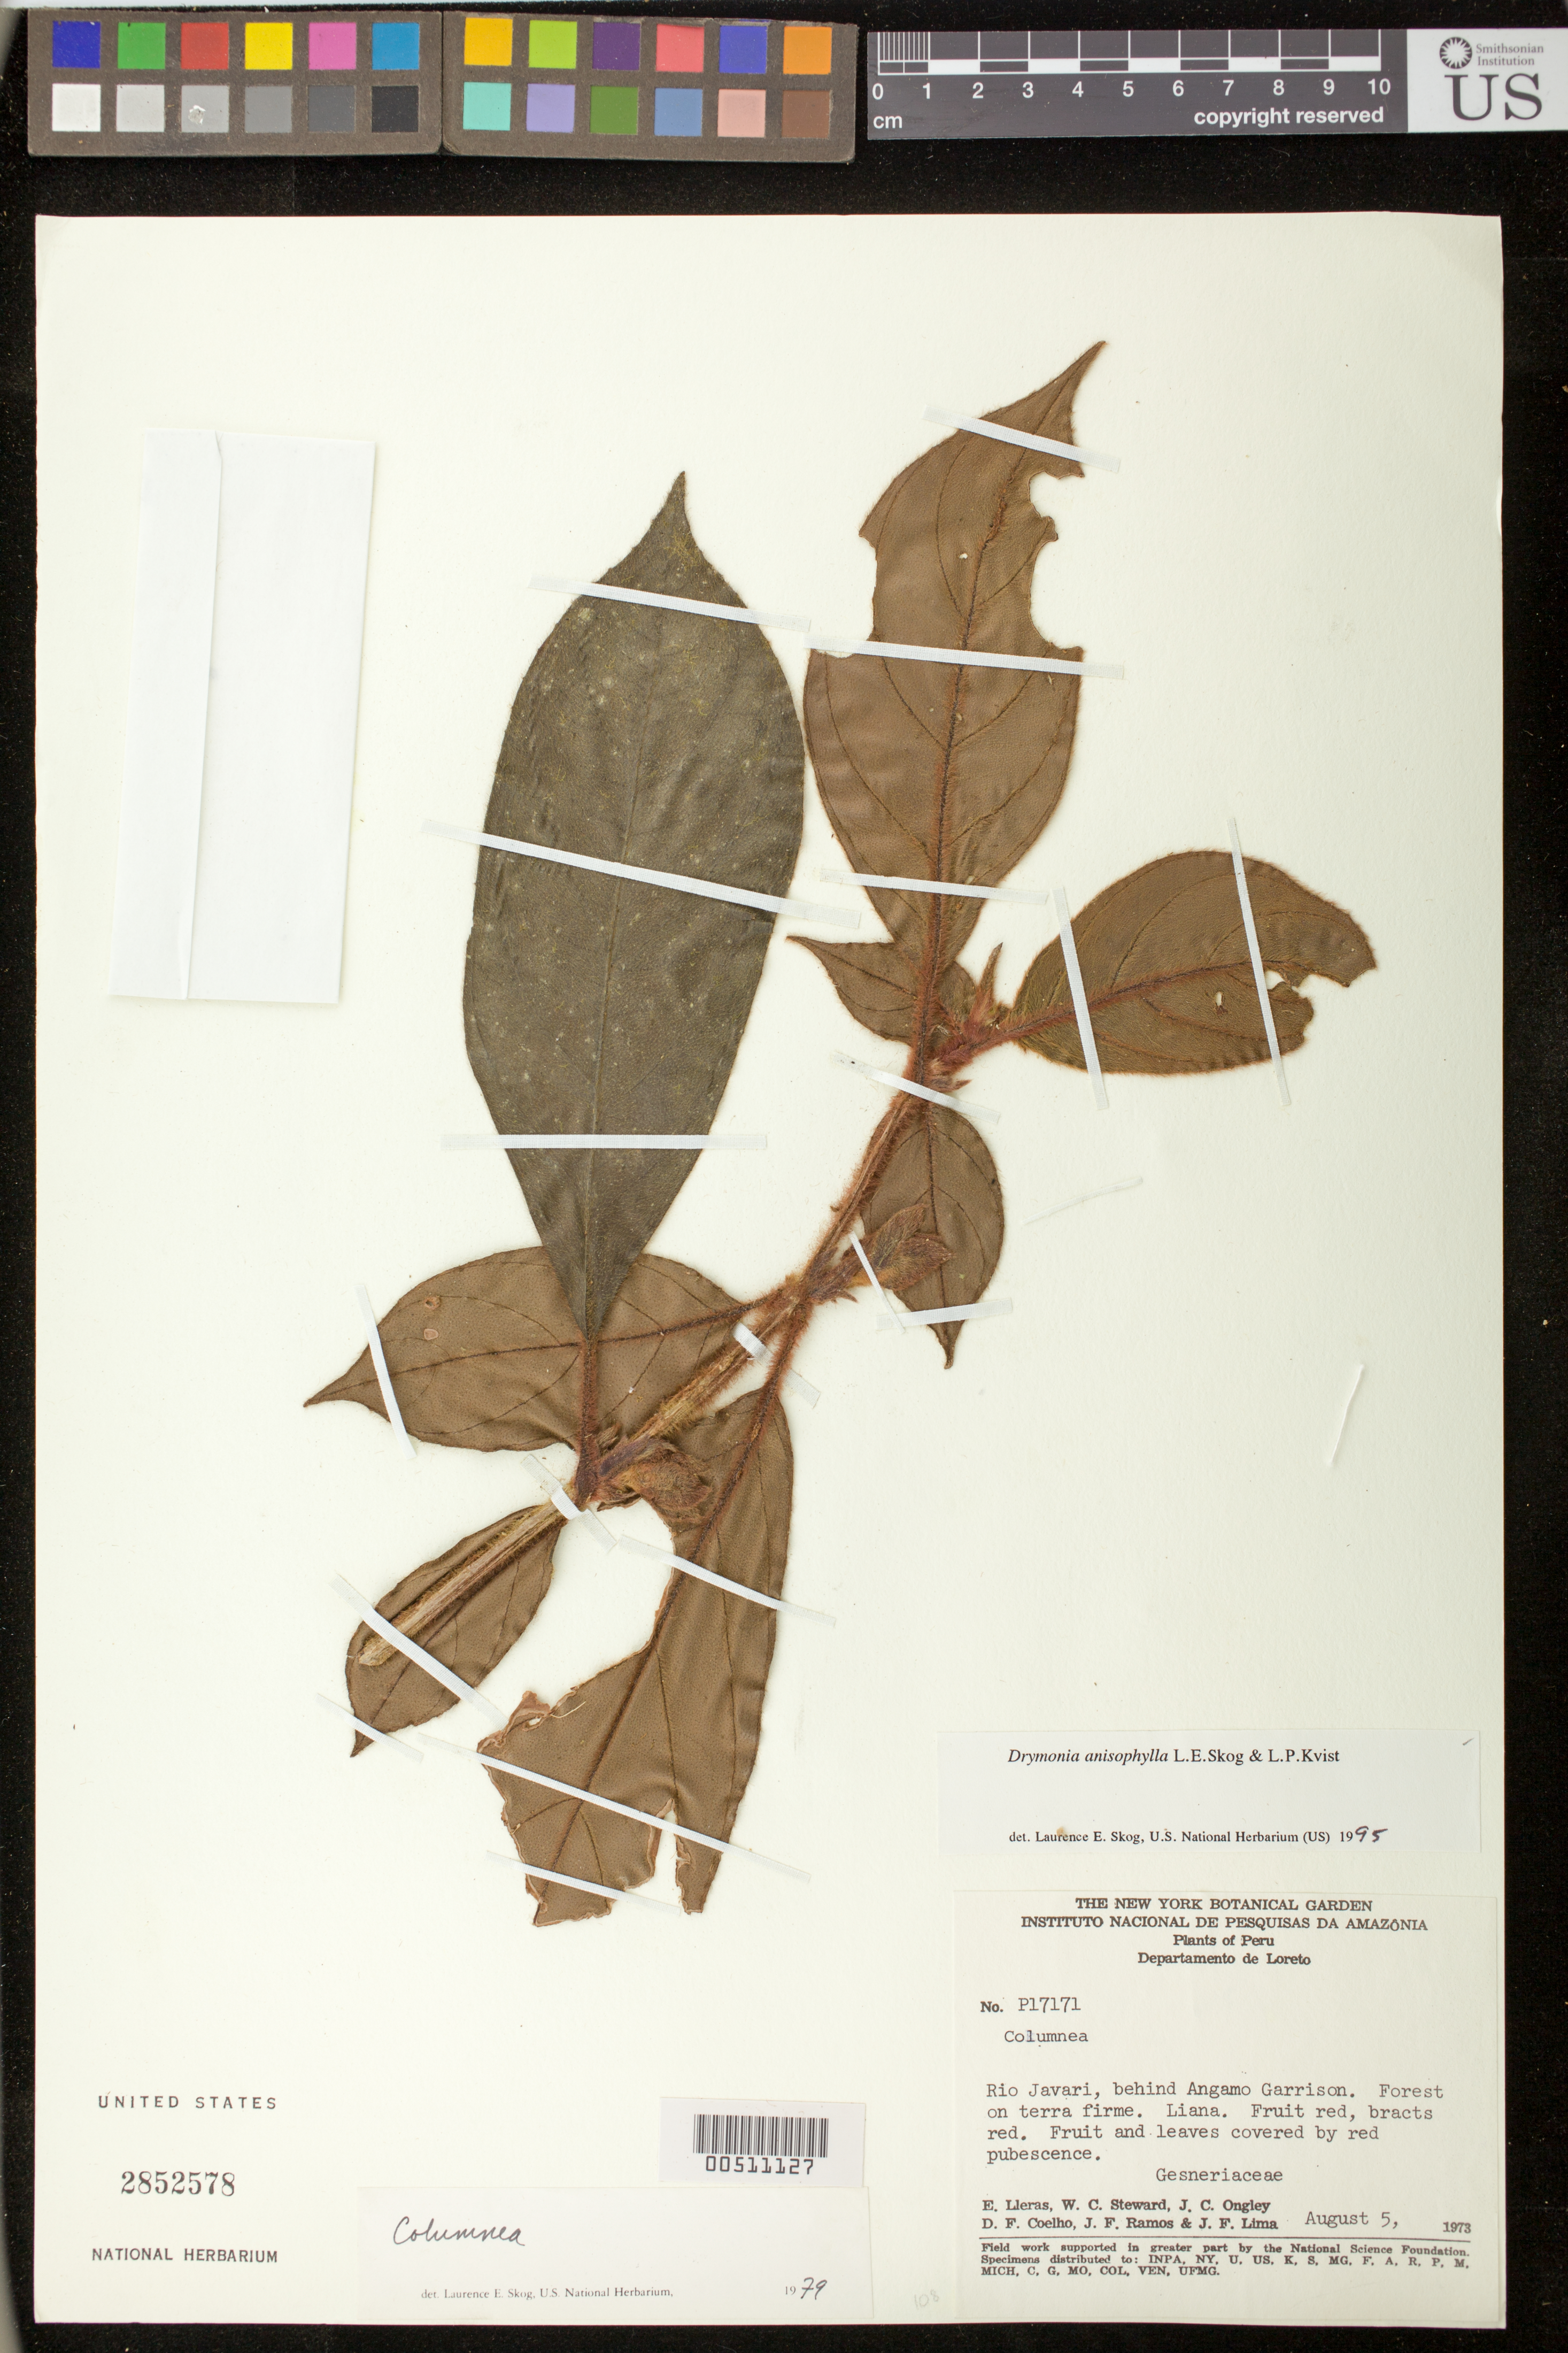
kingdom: Plantae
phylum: Tracheophyta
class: Magnoliopsida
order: Lamiales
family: Gesneriaceae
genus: Drymonia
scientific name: Drymonia anisophylla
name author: L.E. Skog & L.P. Kvist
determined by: Skog, Laurence E.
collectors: E. Lleras, W. C. Steward, J. C. Ongley, D. F. Coêlho, J. F. Ramos & J. F. Lima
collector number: P 17171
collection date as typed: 05 Aug 1973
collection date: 1973-08-05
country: Peru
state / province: Loreto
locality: Rio Javari, behind Angamo Garrison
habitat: Forest on terra firme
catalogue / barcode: US 2852578